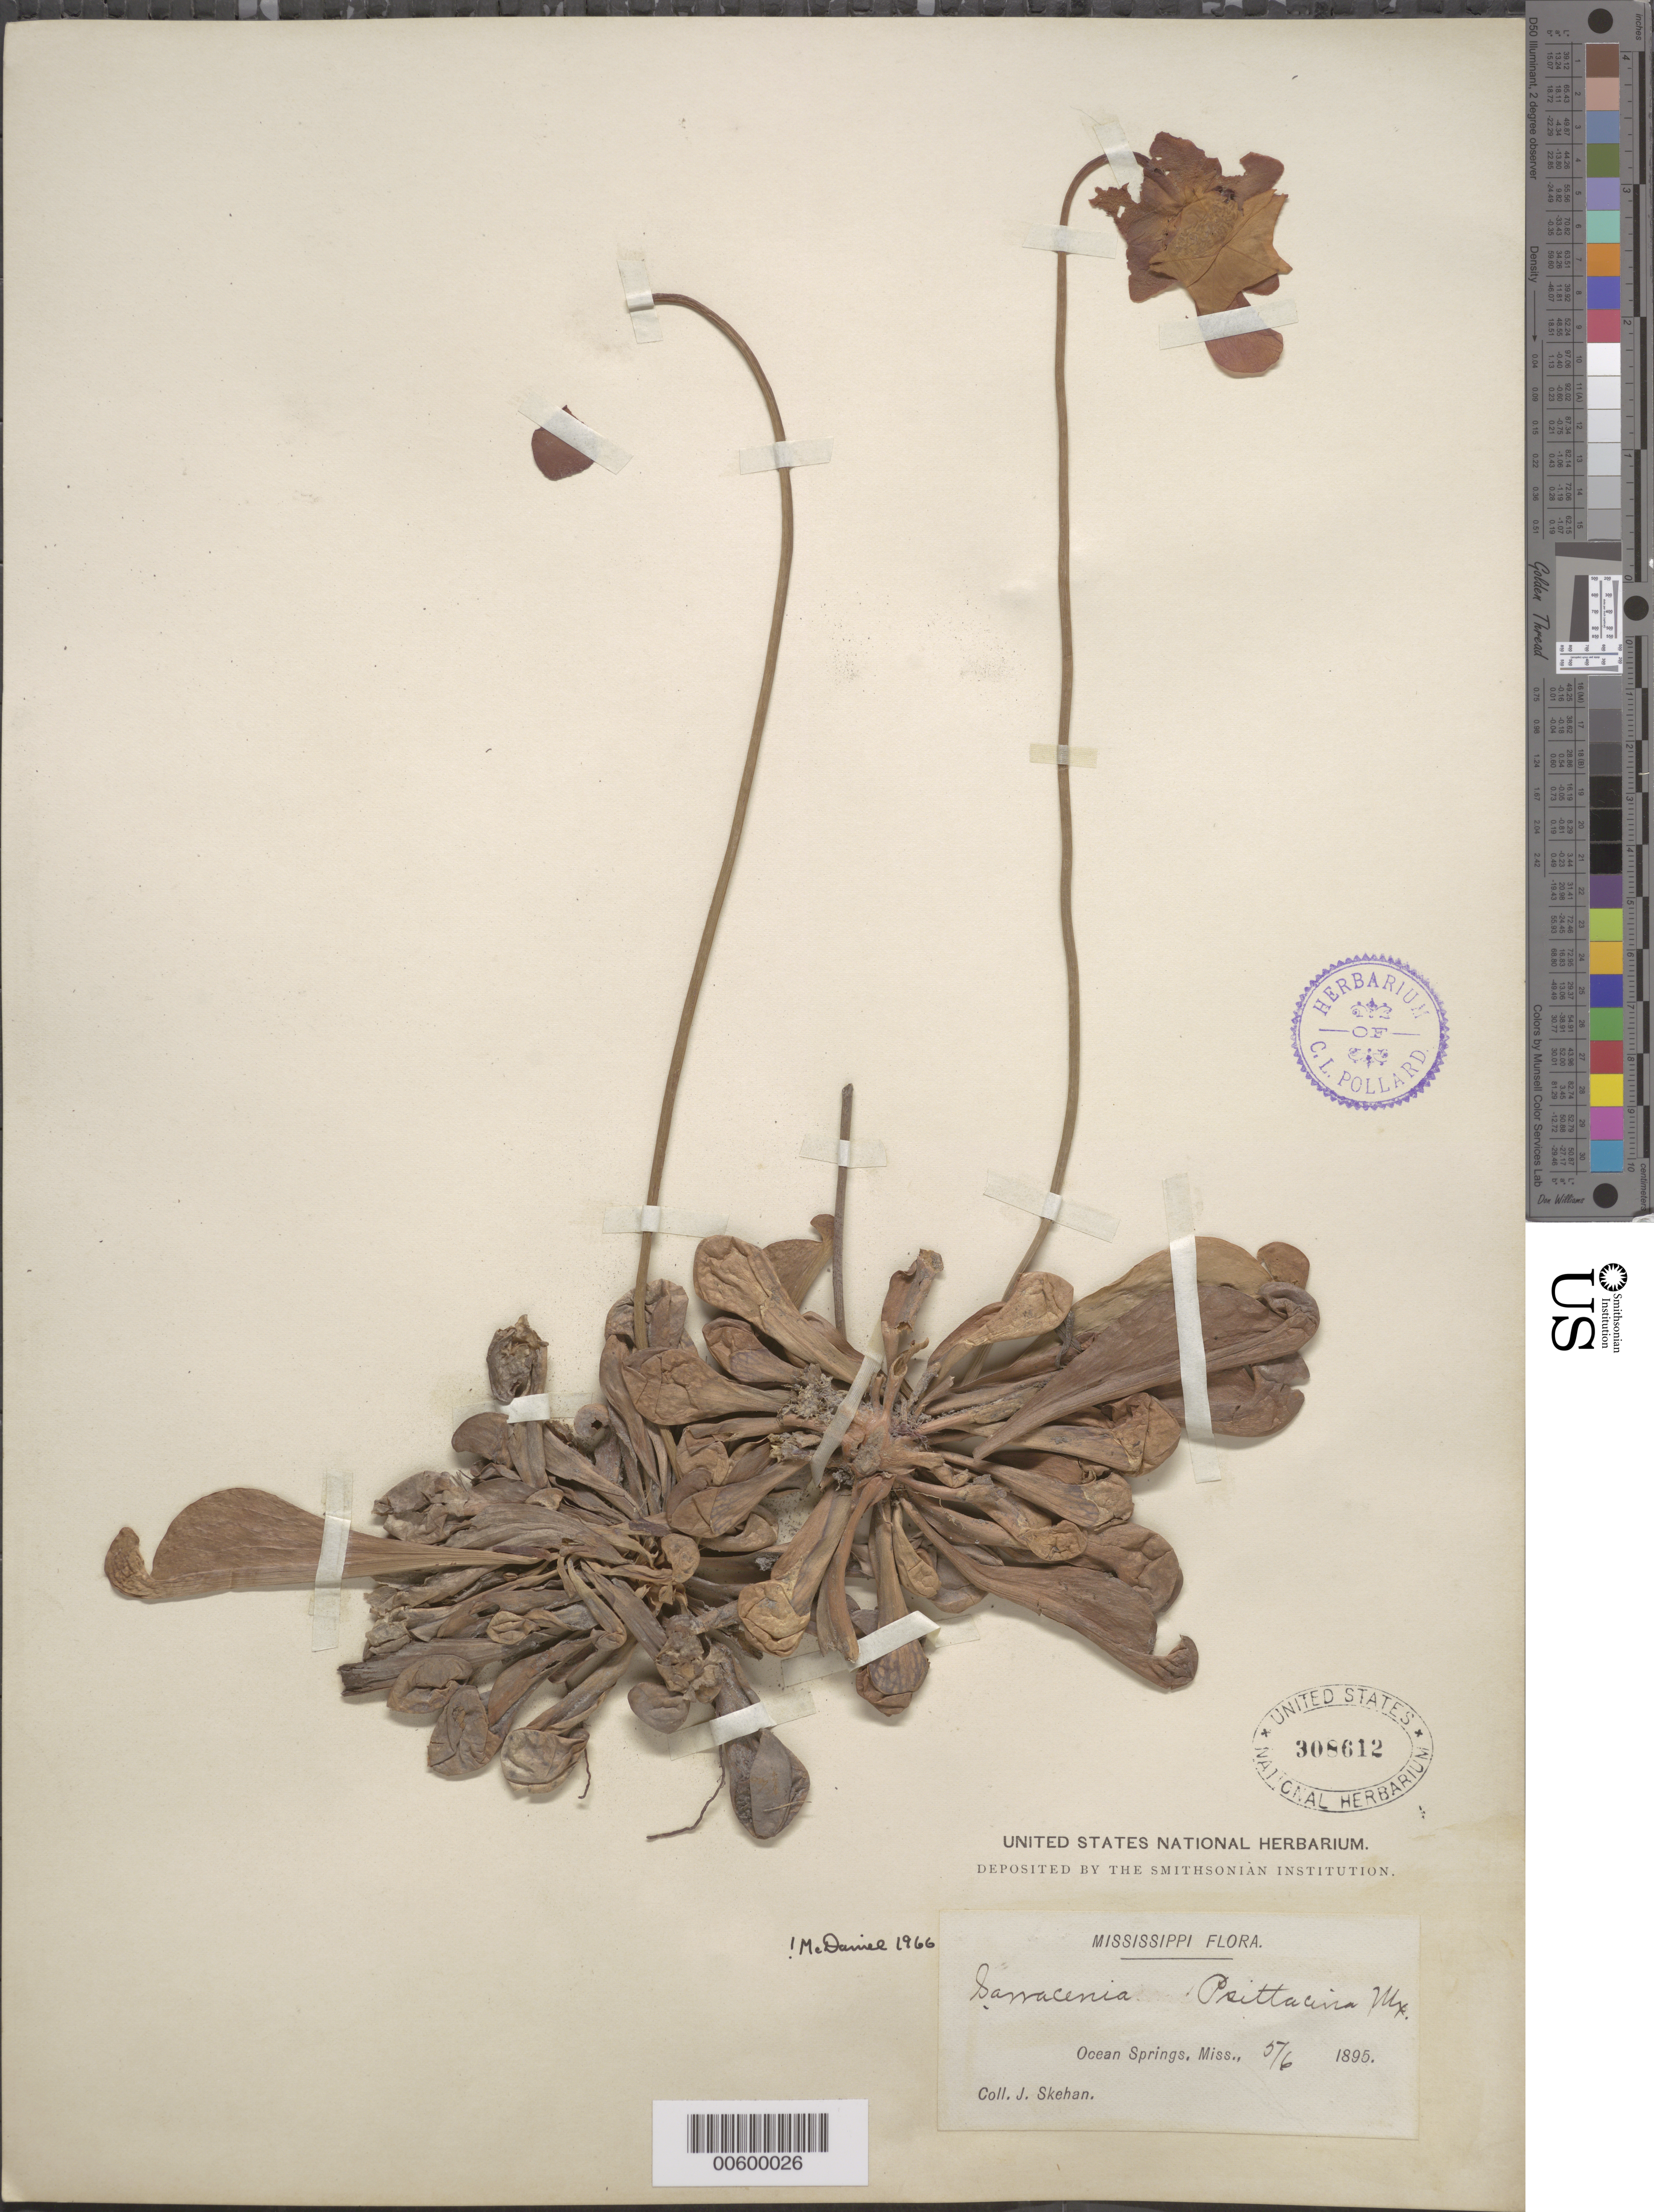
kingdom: Plantae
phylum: Tracheophyta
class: Magnoliopsida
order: Ericales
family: Sarraceniaceae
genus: Sarracenia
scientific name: Sarracenia psittacina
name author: Michx.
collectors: J. Kehan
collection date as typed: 06 May 1895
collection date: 1895-05-06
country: United States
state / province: Mississippi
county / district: Jackson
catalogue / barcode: US 308612